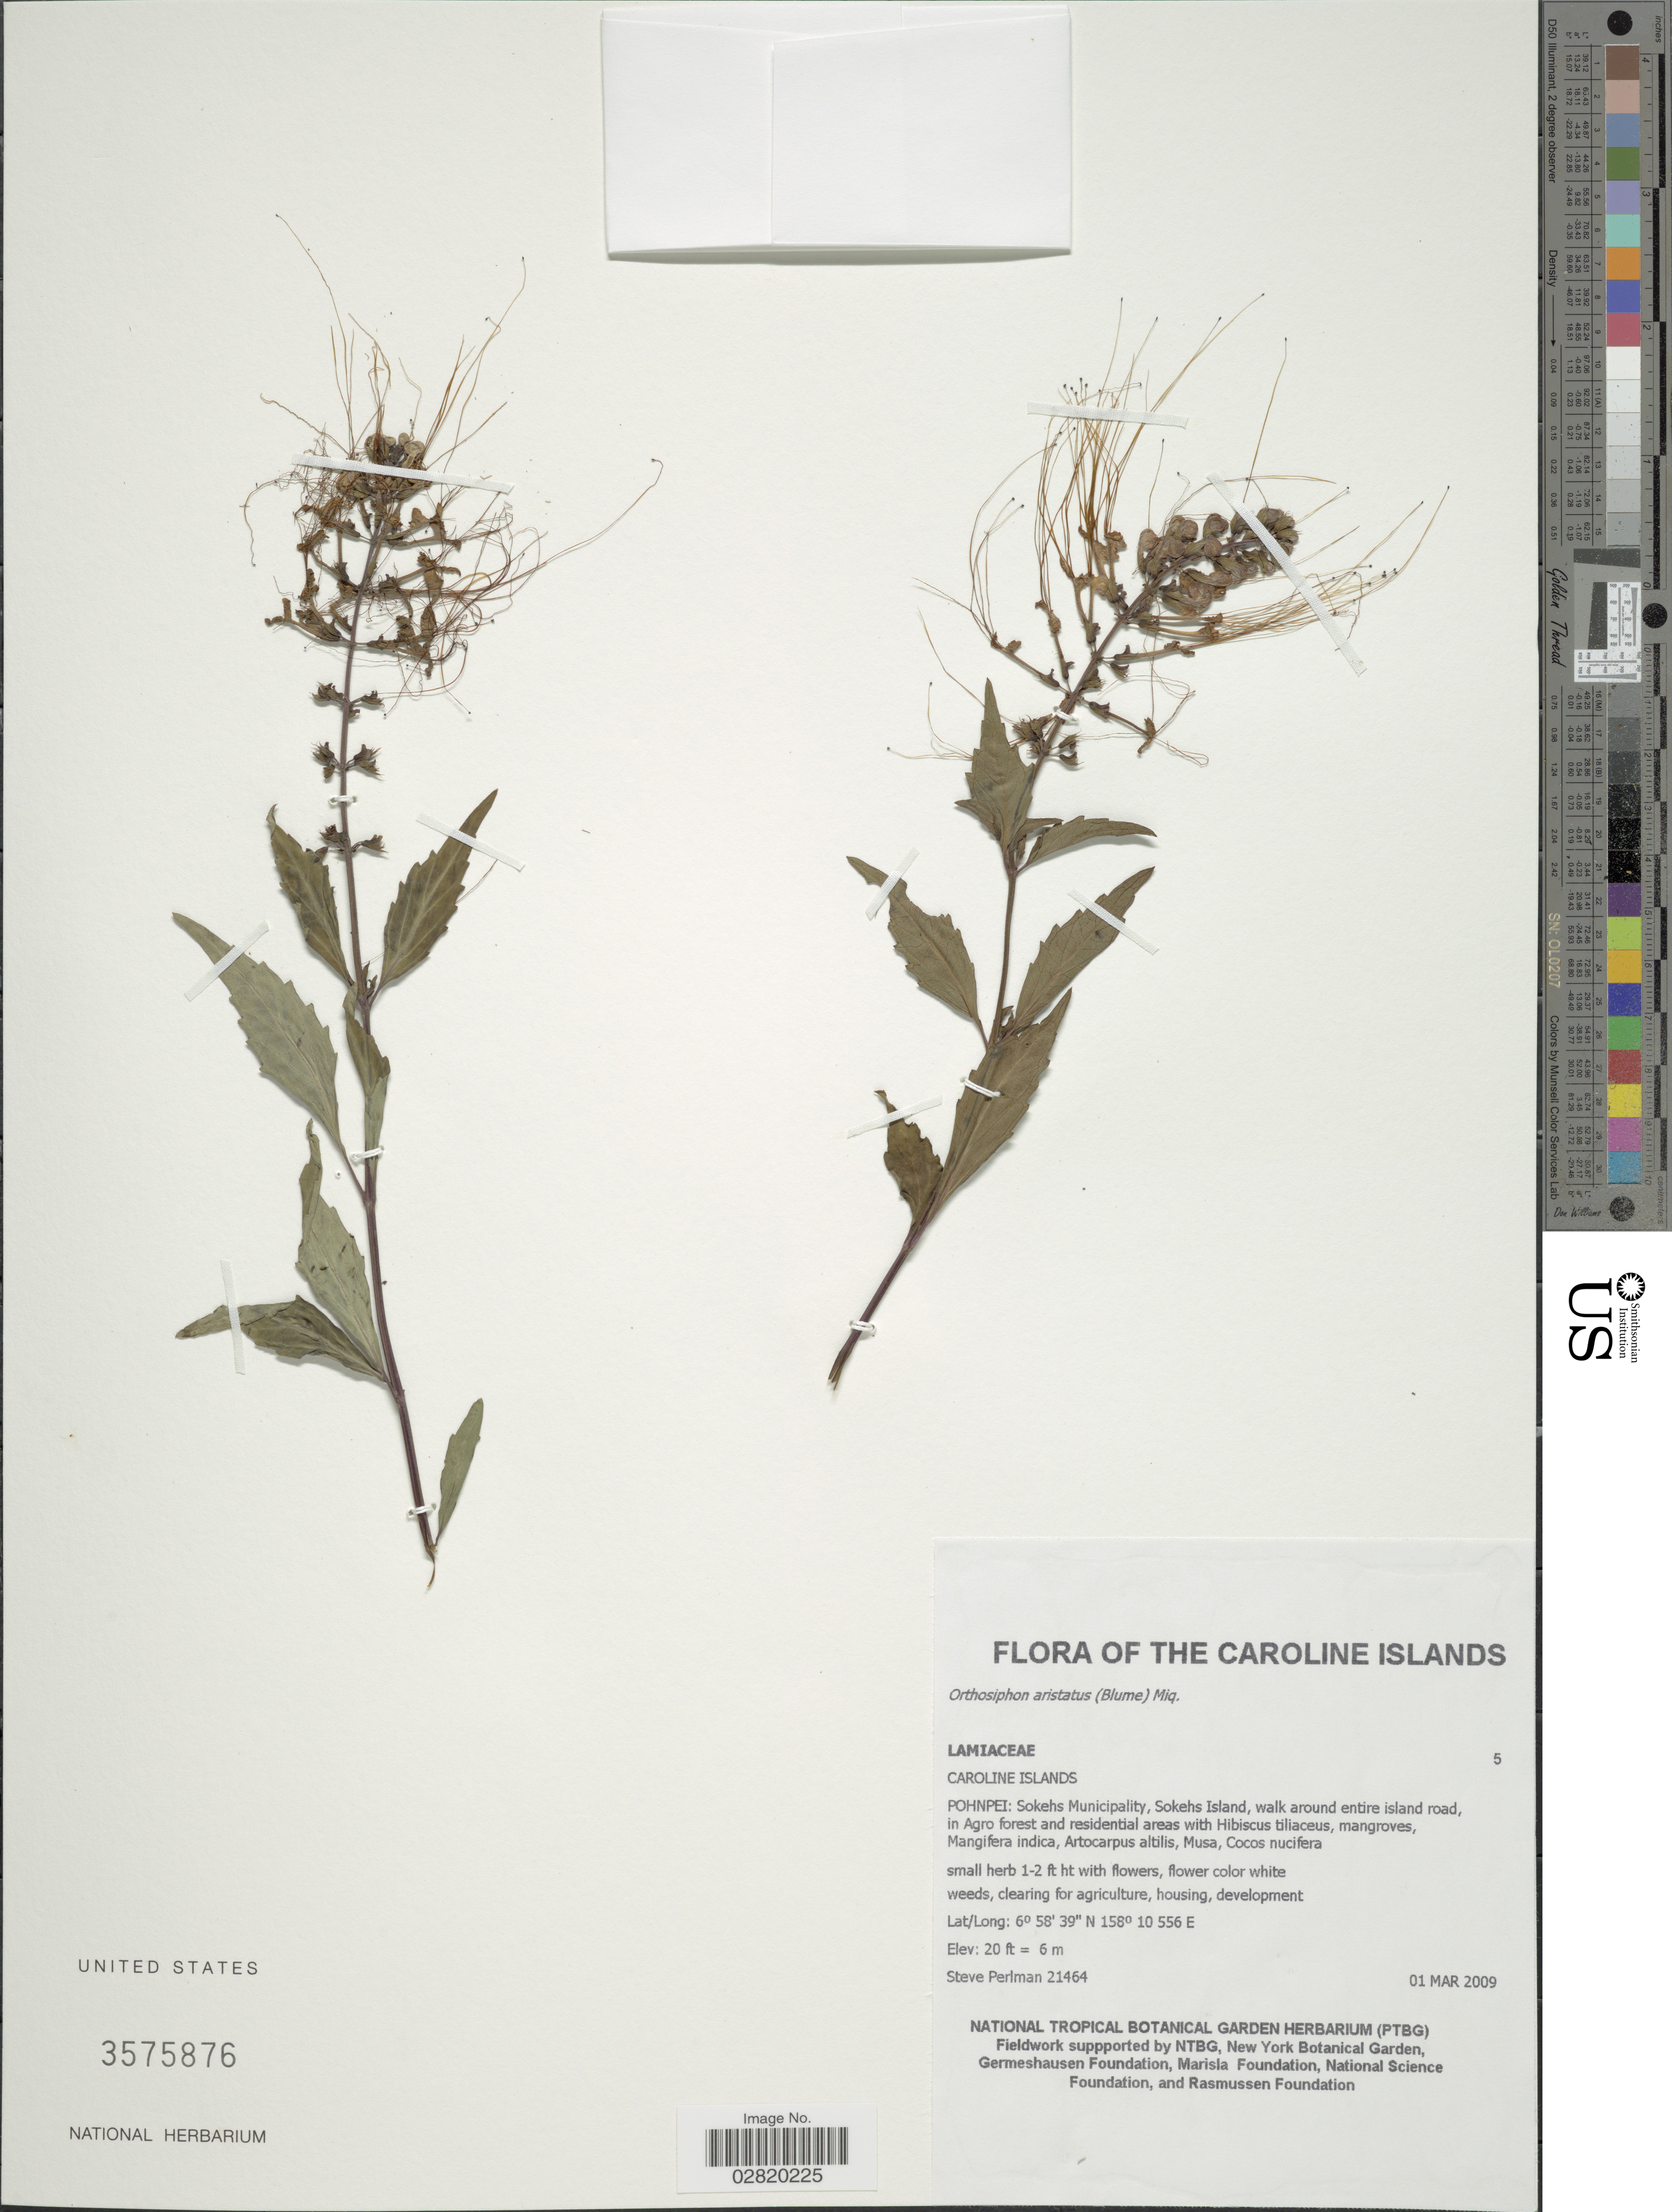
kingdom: Plantae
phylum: Tracheophyta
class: Magnoliopsida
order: Lamiales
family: Lamiaceae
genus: Orthosiphon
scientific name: Orthosiphon aristatus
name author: (Blume) Miq.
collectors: S. Perlman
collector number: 21464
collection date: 2009-03-01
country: Micronesia, Federated States of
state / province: Pohnpei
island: Pohnpei [Ponape]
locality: Caroline Islands. Sokehs Municipality, Sokehs Island.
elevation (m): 6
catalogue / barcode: US 3575876